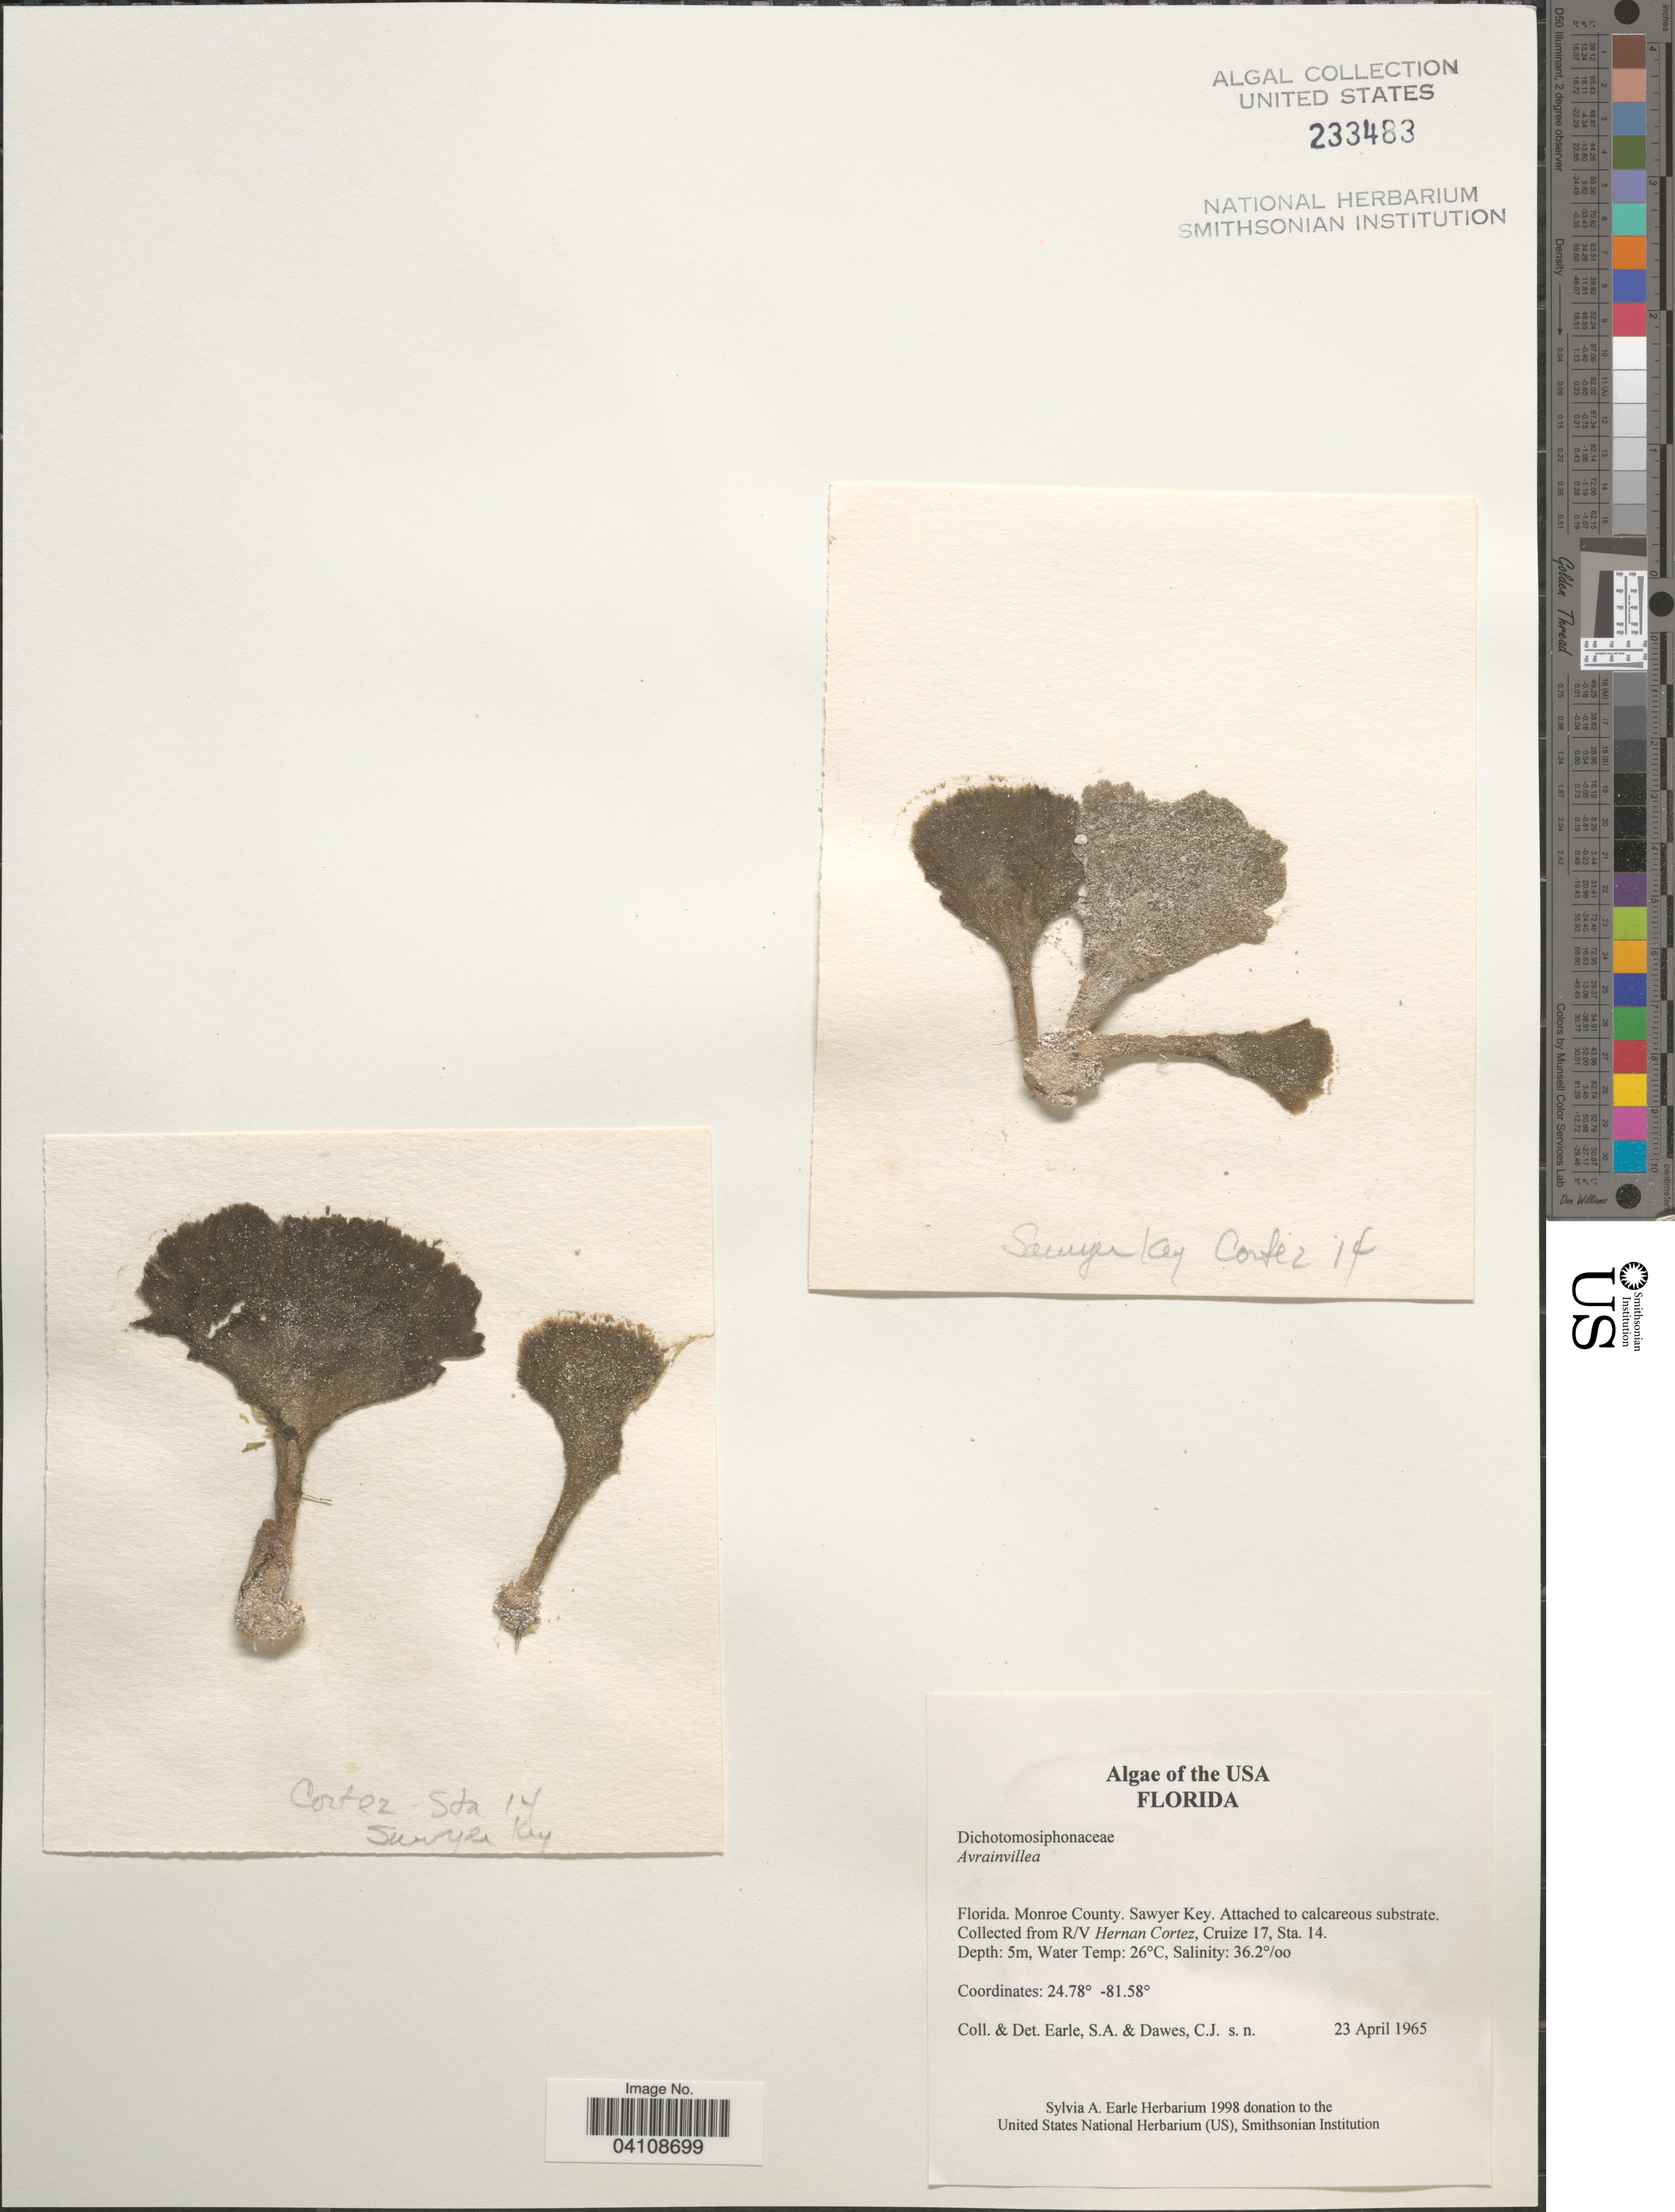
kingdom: Plantae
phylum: Chlorophyta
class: Ulvophyceae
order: Bryopsidales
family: Dichotomosiphonaceae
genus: Avrainvillea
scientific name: Avrainvillea sp.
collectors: S. A. Earle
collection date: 1965-04-23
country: United States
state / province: Florida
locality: Monroe County. Sawyer Key. R/V Hernan Cortez, Cruize 17, Sta. 14.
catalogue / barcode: US 233483